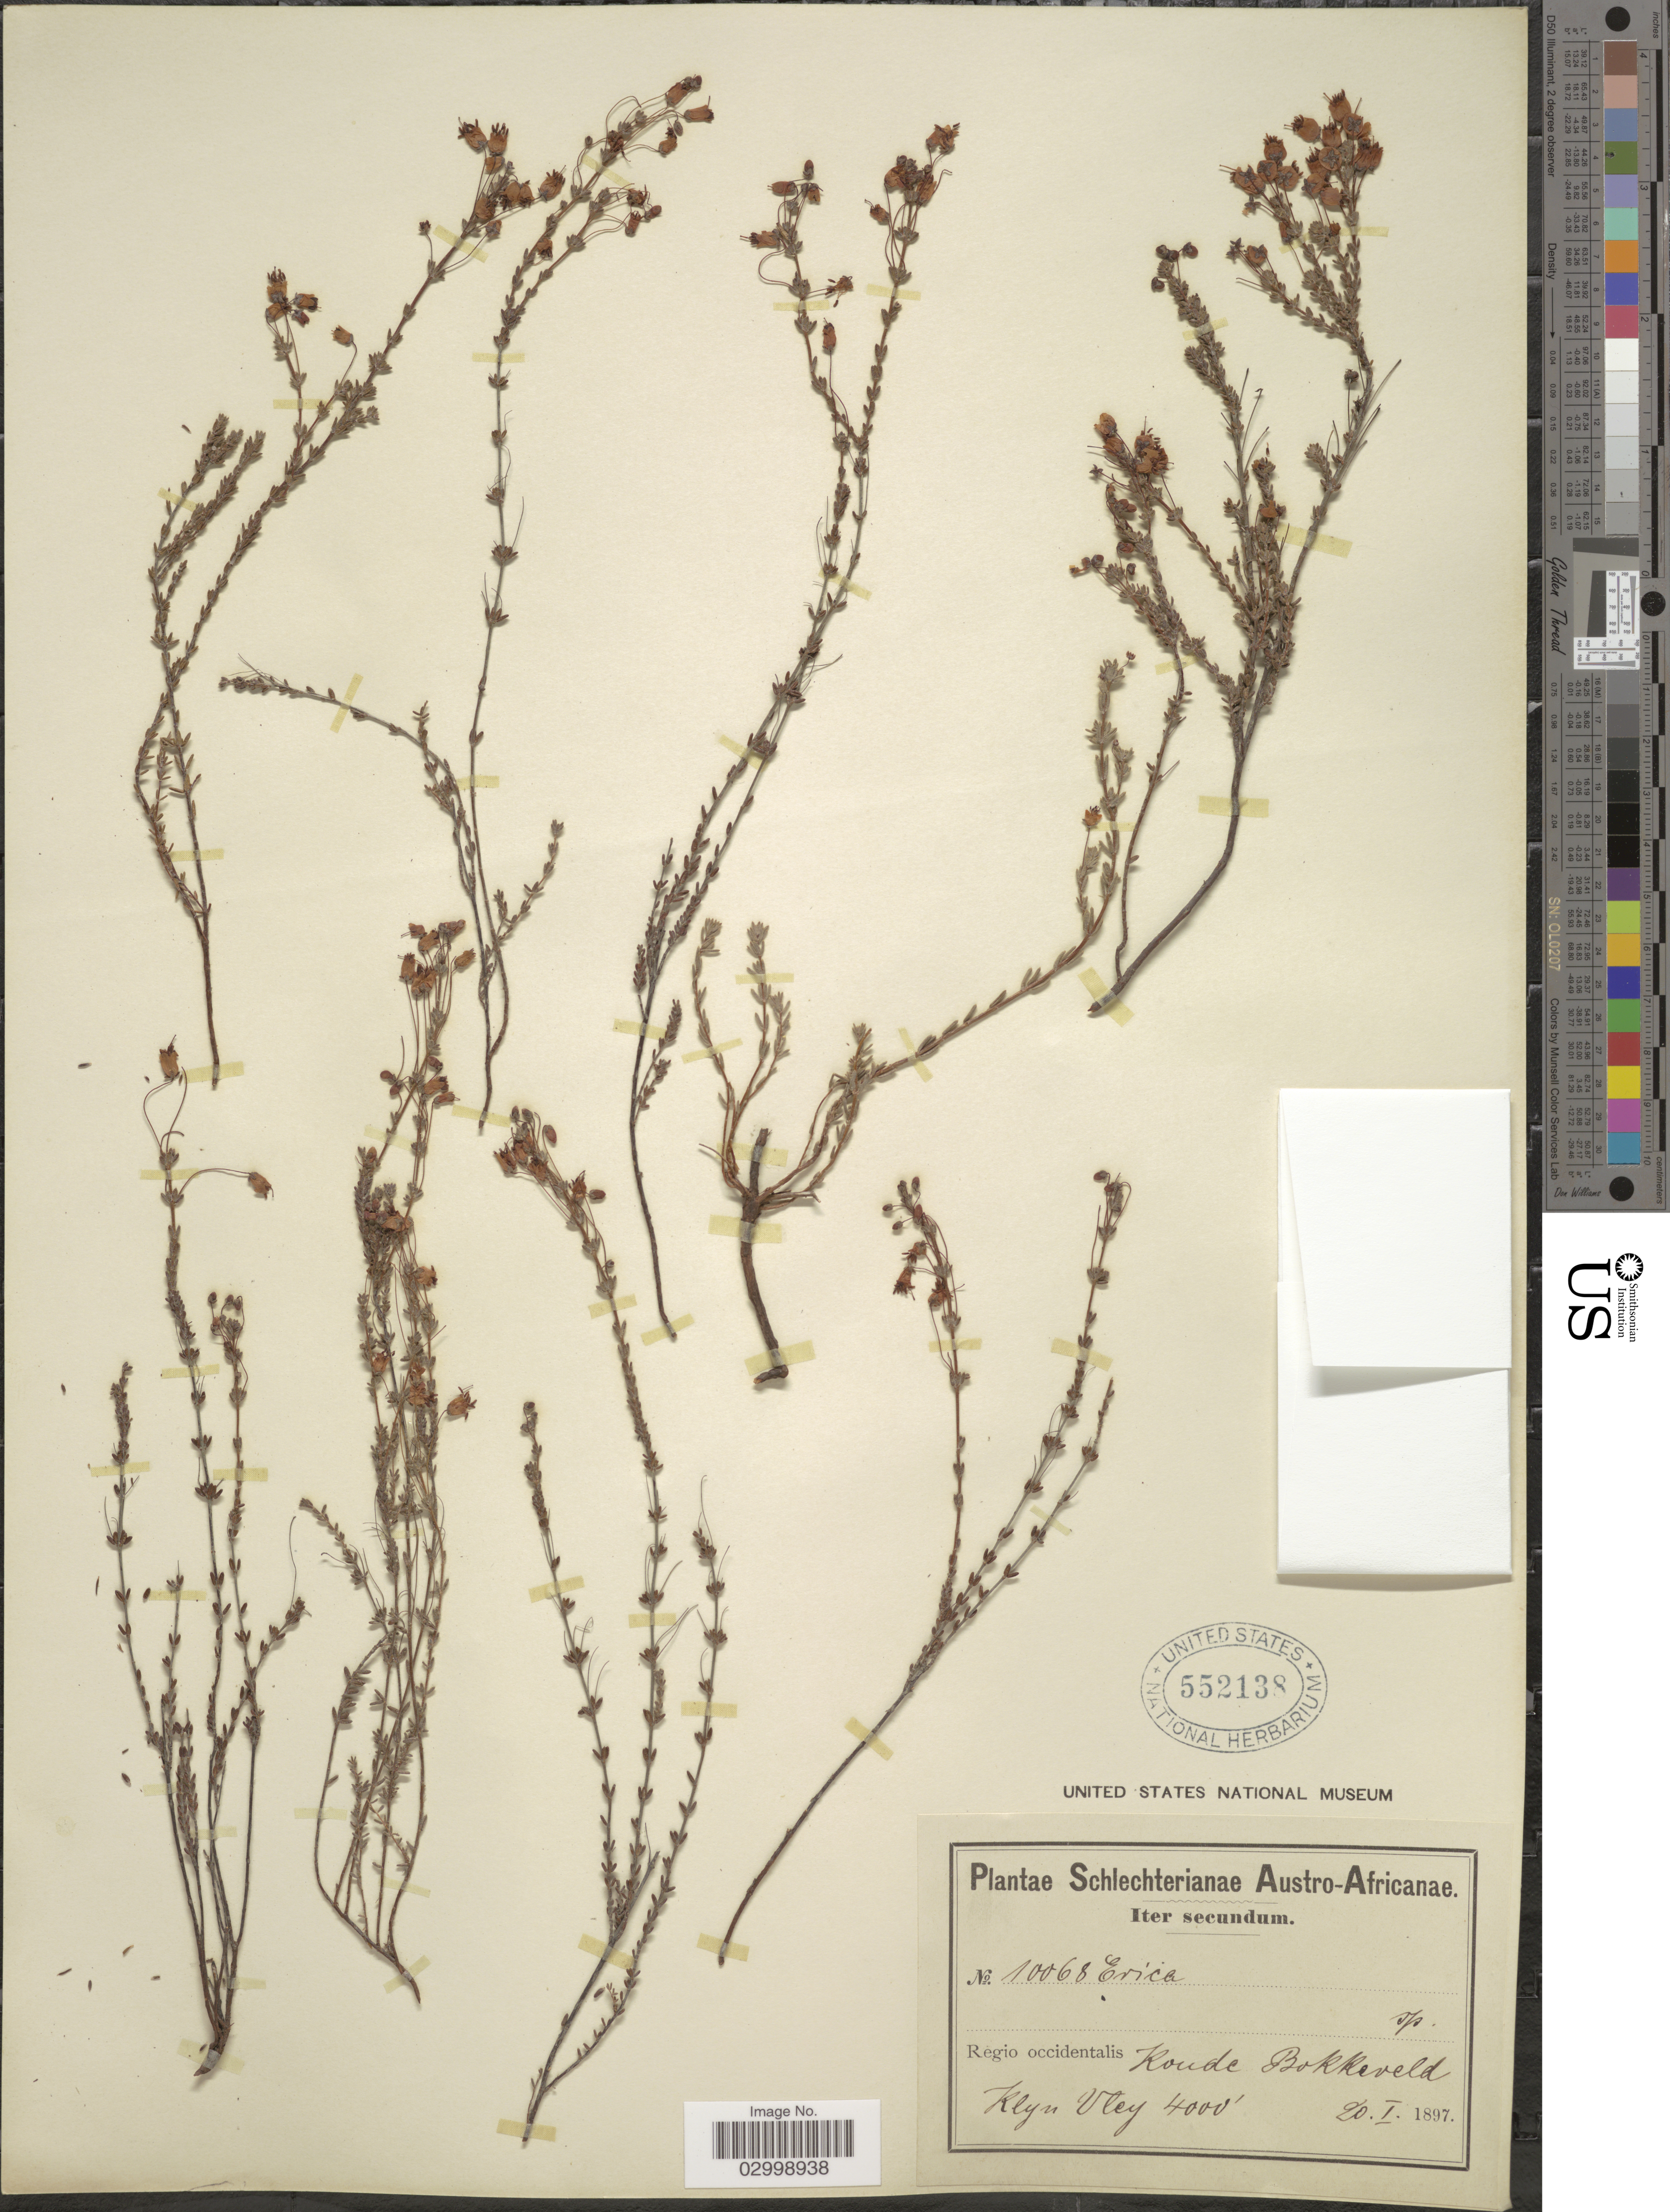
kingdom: Plantae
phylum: Tracheophyta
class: Magnoliopsida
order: Ericales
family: Ericaceae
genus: Erica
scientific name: Erica sp.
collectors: Schlechter, --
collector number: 10068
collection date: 1897-01-20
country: South Africa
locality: Austro-Africanae, Regio occidentalis, Koude Bokkeveld, Klyn Vley.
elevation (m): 1219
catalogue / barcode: US 552138